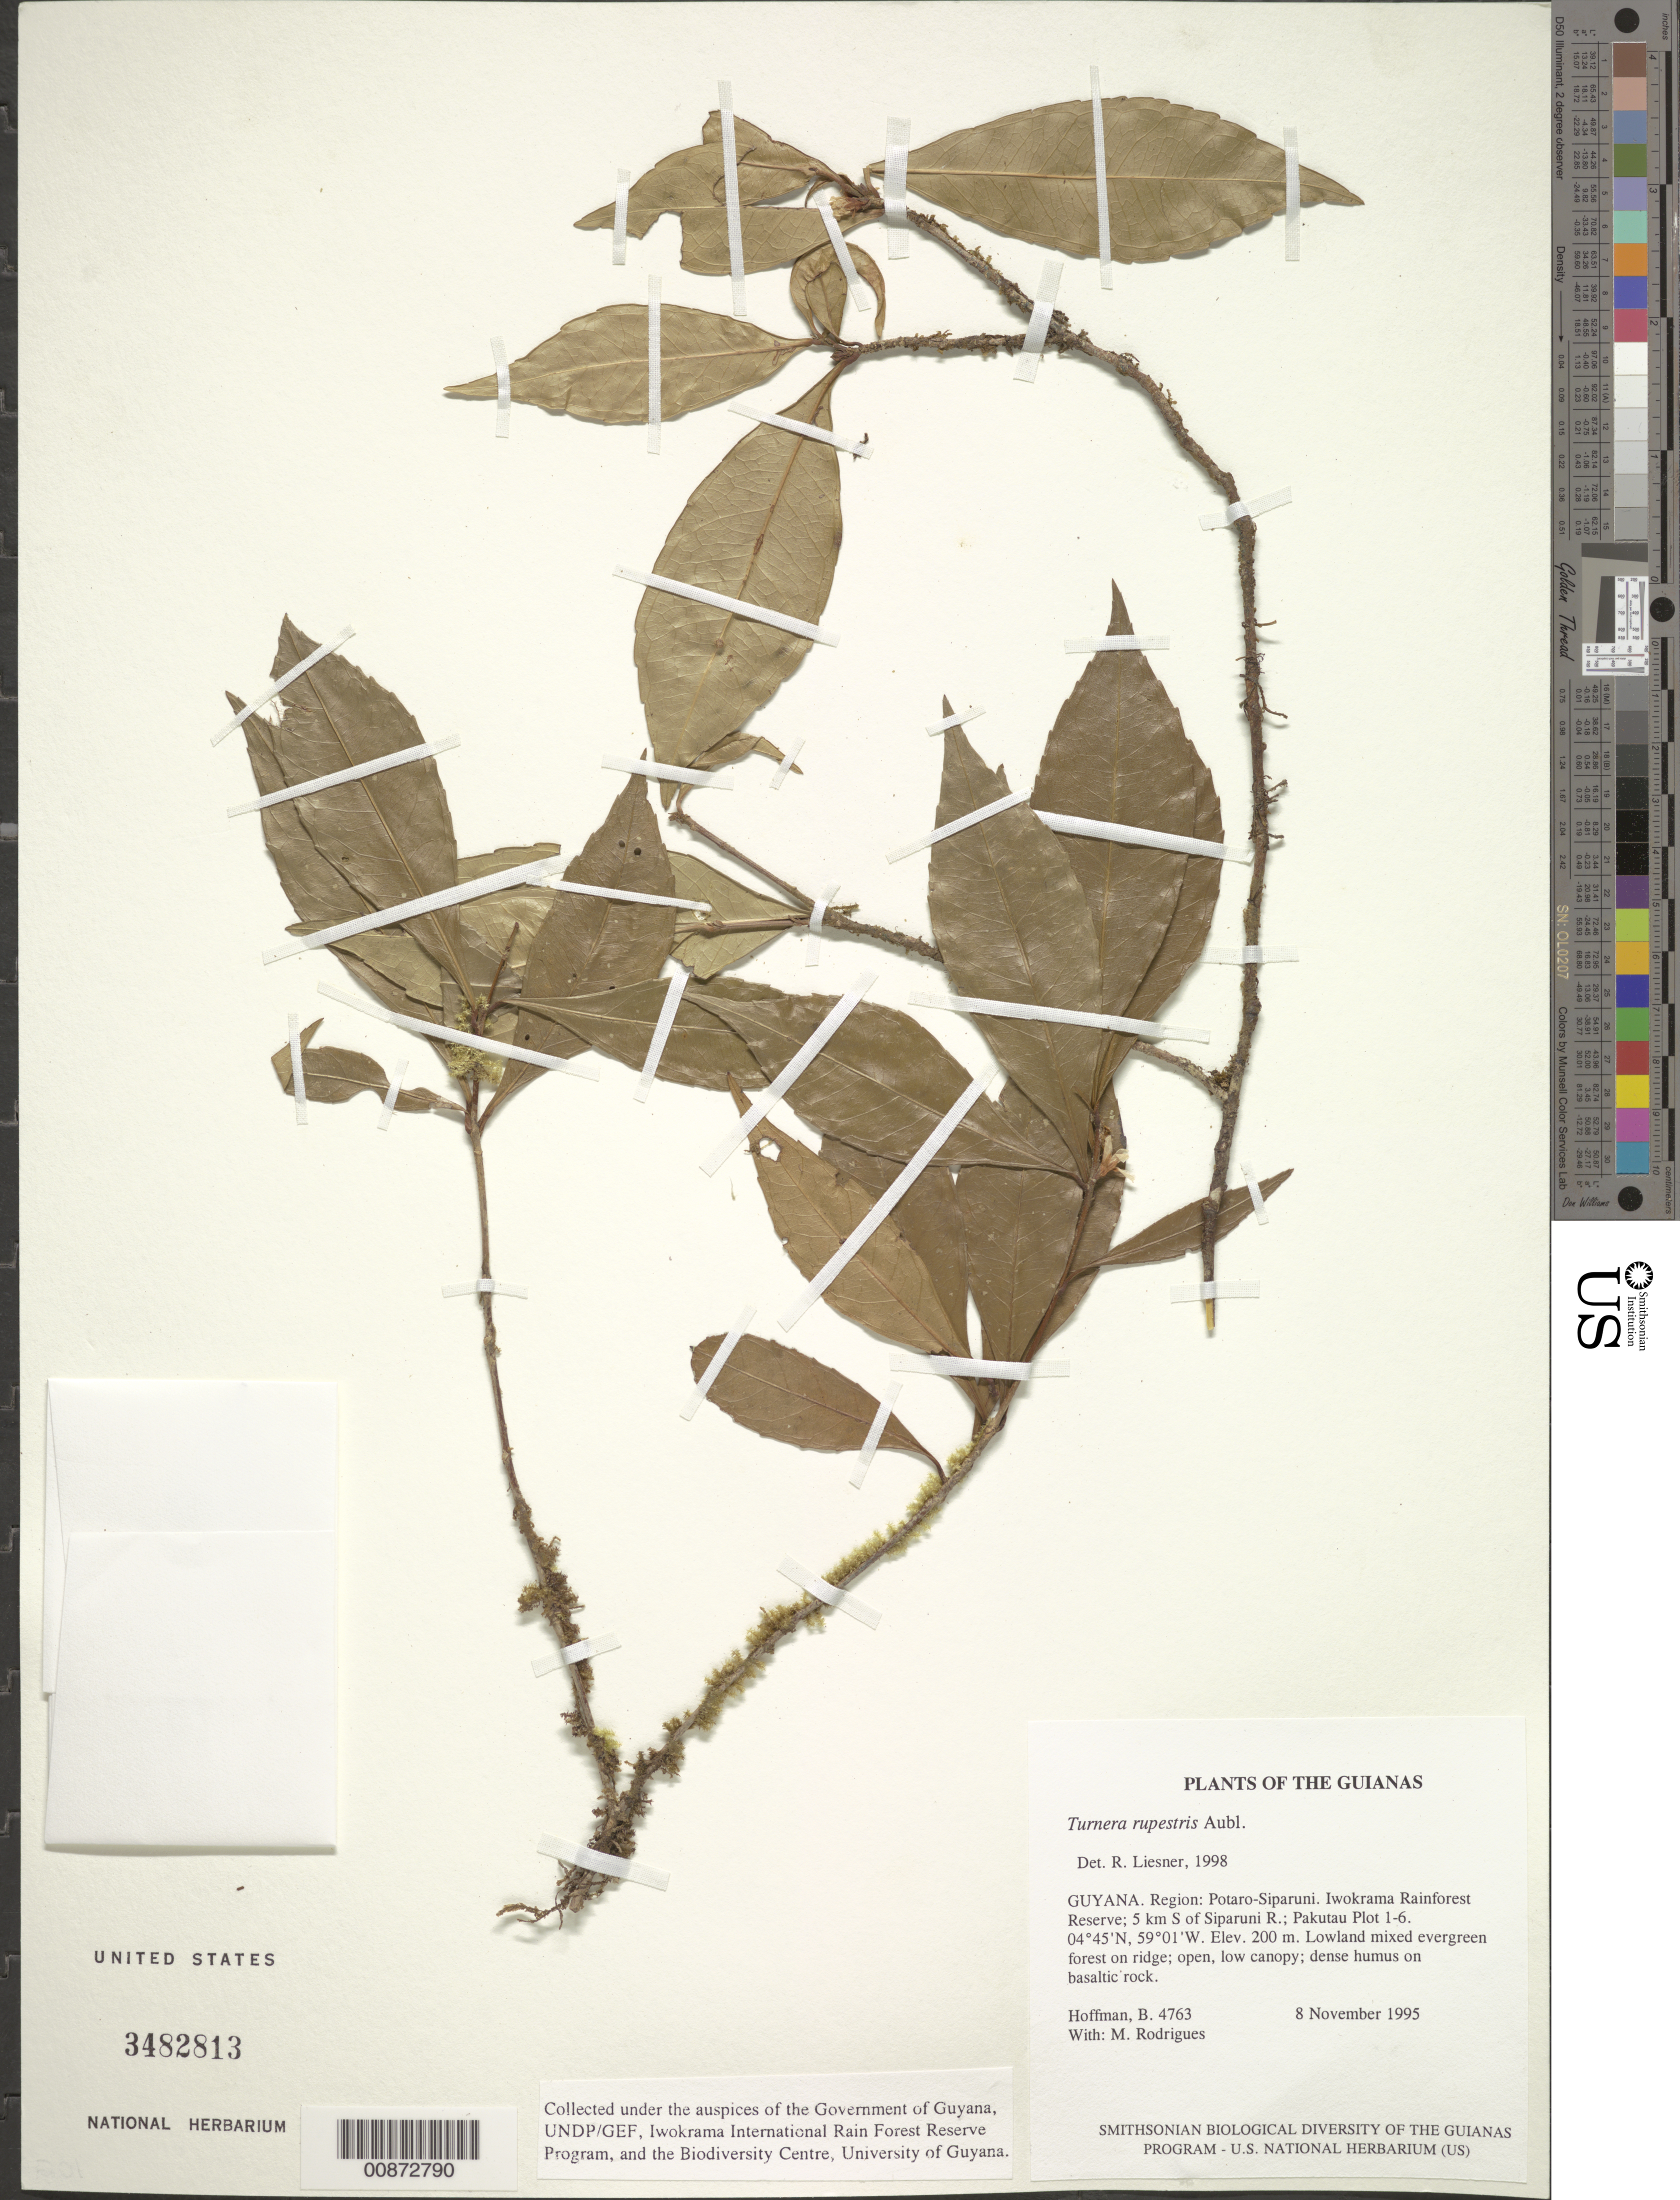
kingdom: Plantae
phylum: Tracheophyta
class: Magnoliopsida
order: Malpighiales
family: Turneraceae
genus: Turnera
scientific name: Turnera rupestris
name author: Aubl.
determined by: Liesner, R. L.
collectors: B. Hoffman & M. T. Rodrigues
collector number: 4763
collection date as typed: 8 November 1995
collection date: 1995-11-08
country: Guyana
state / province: Potaro-Siparuni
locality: Iwokrama Rainforest Reserve; 5 km S of Siparuni River; Pakutau Plot 1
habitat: Lowland mixed evergreen forest on ridge; open, low canopy; dense humus on basaltic rock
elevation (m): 200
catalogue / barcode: US 3482813